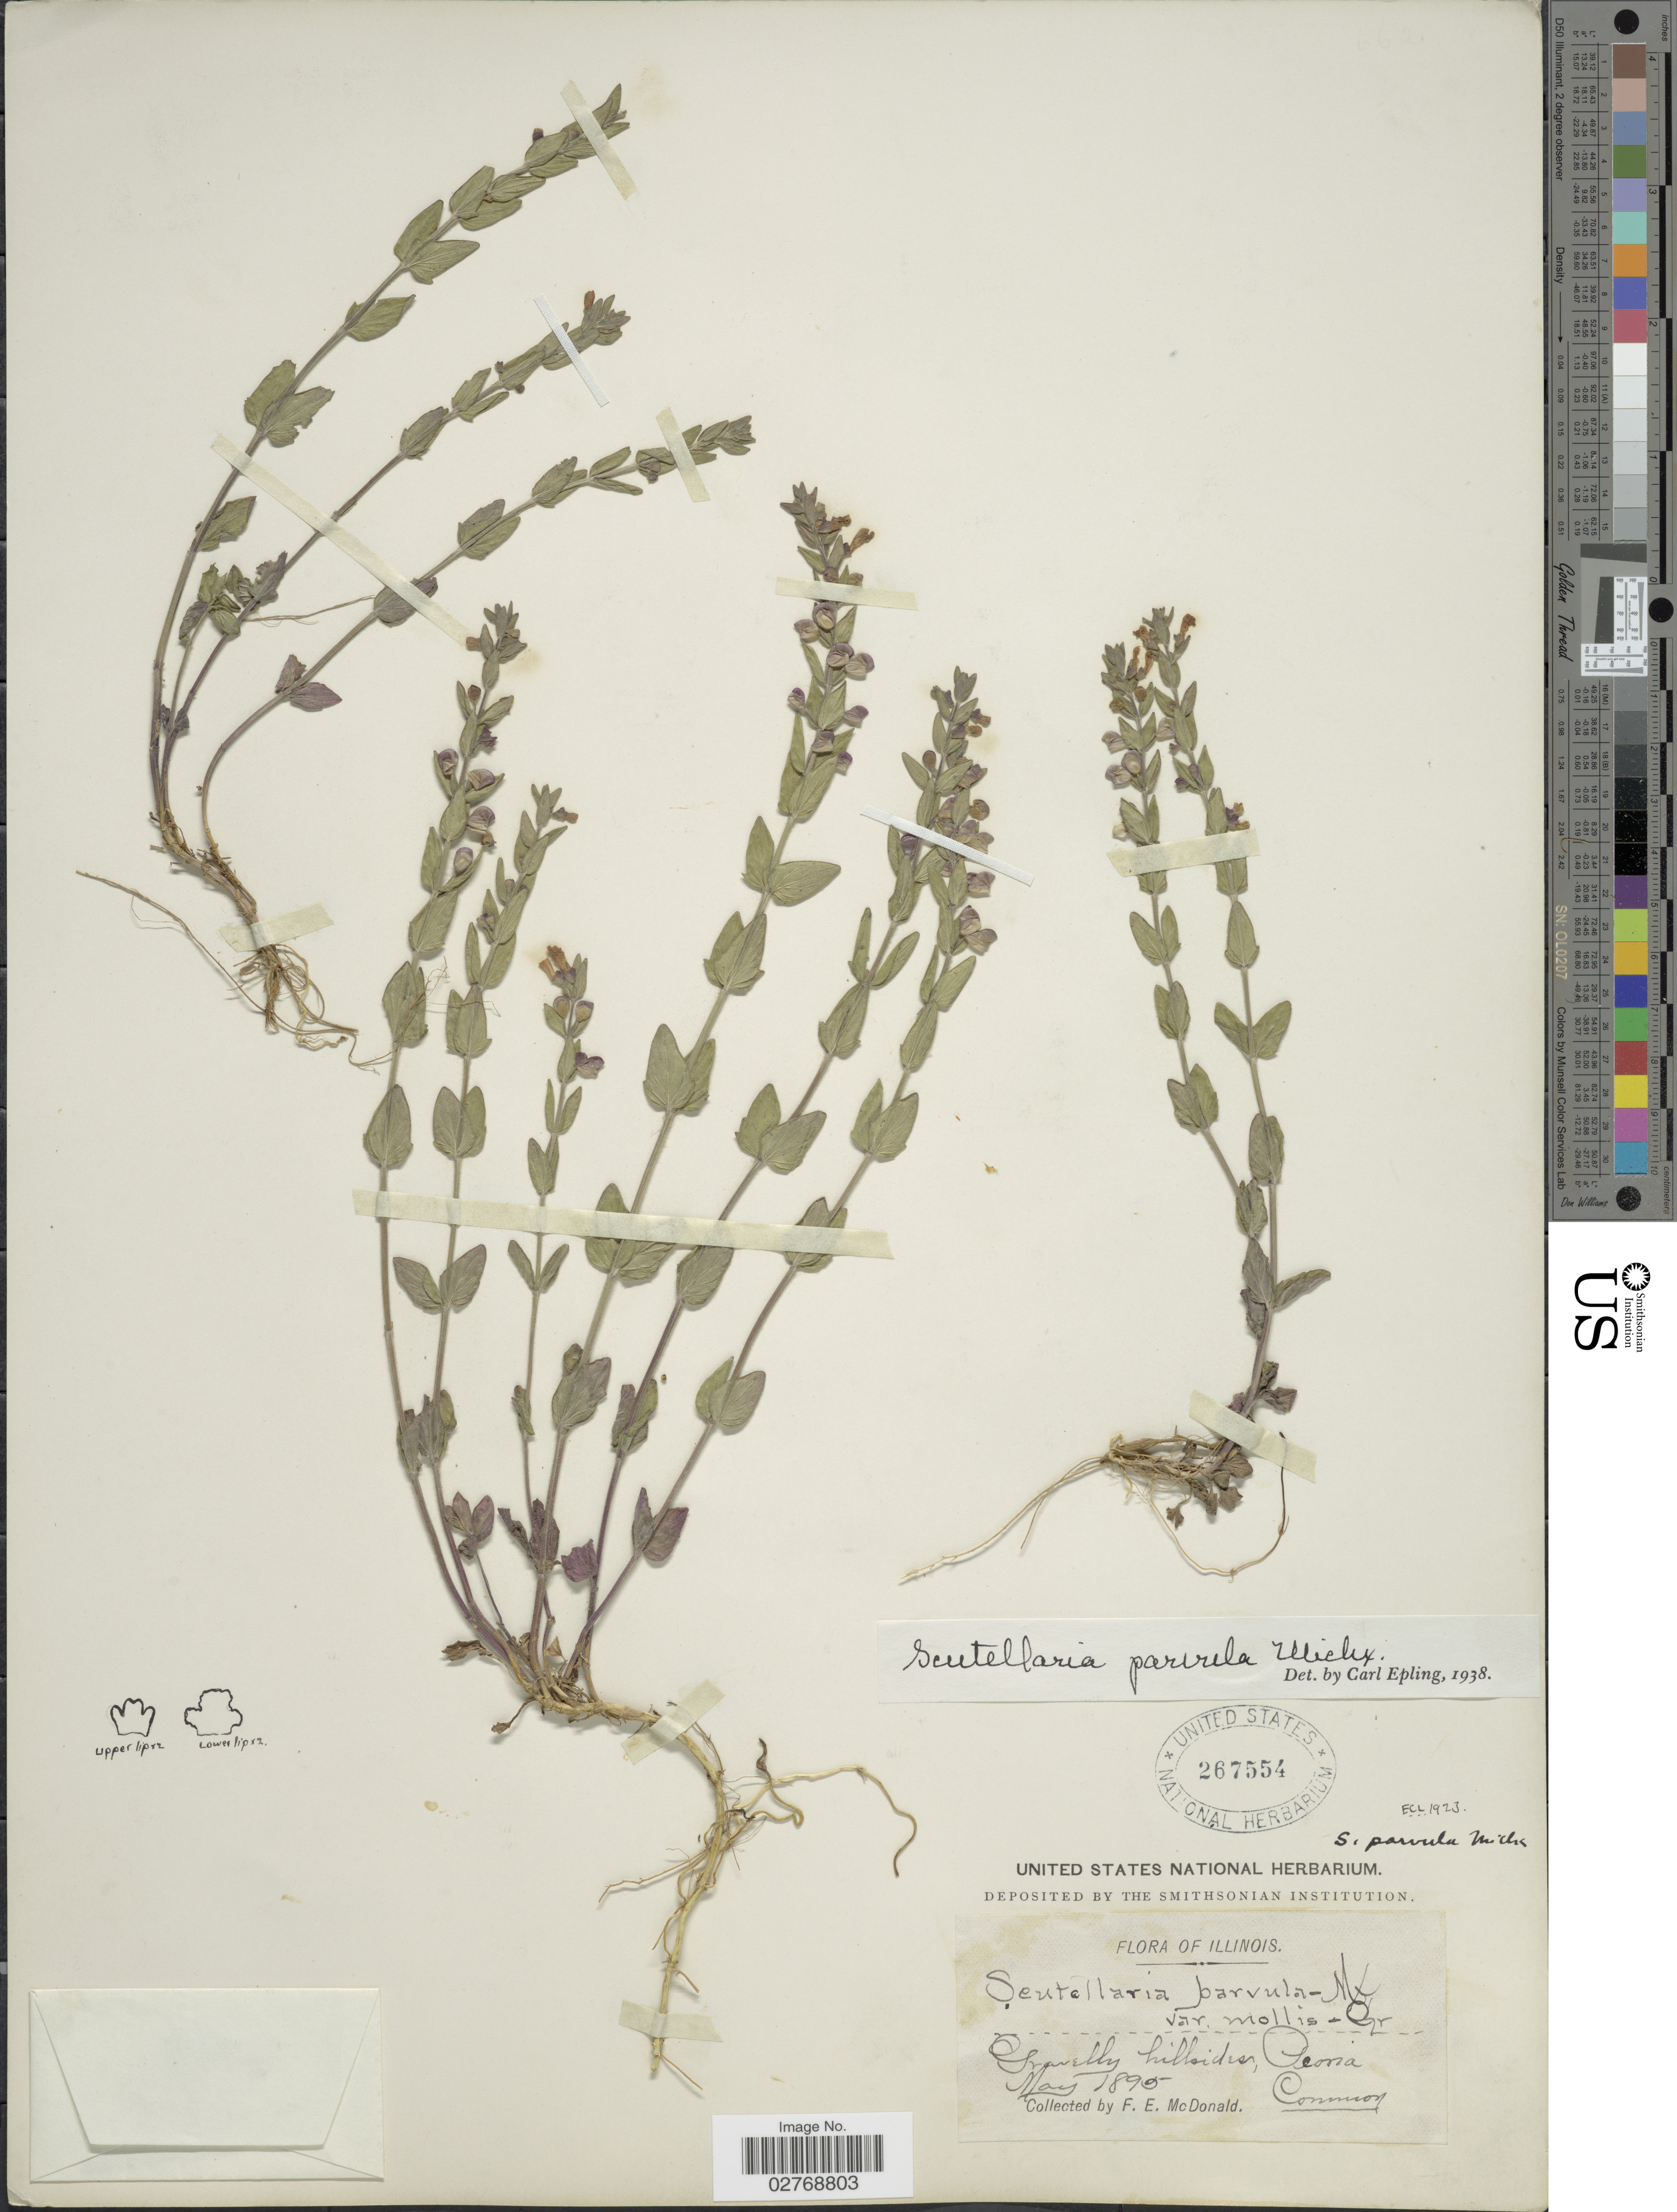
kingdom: Plantae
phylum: Tracheophyta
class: Magnoliopsida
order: Lamiales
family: Lamiaceae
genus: Scutellaria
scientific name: Scutellaria parvula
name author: Michx.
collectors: F. E. McDonald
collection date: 1895-05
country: United States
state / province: Illinois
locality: Gravelly hillsides, Peoria.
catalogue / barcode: US 267554